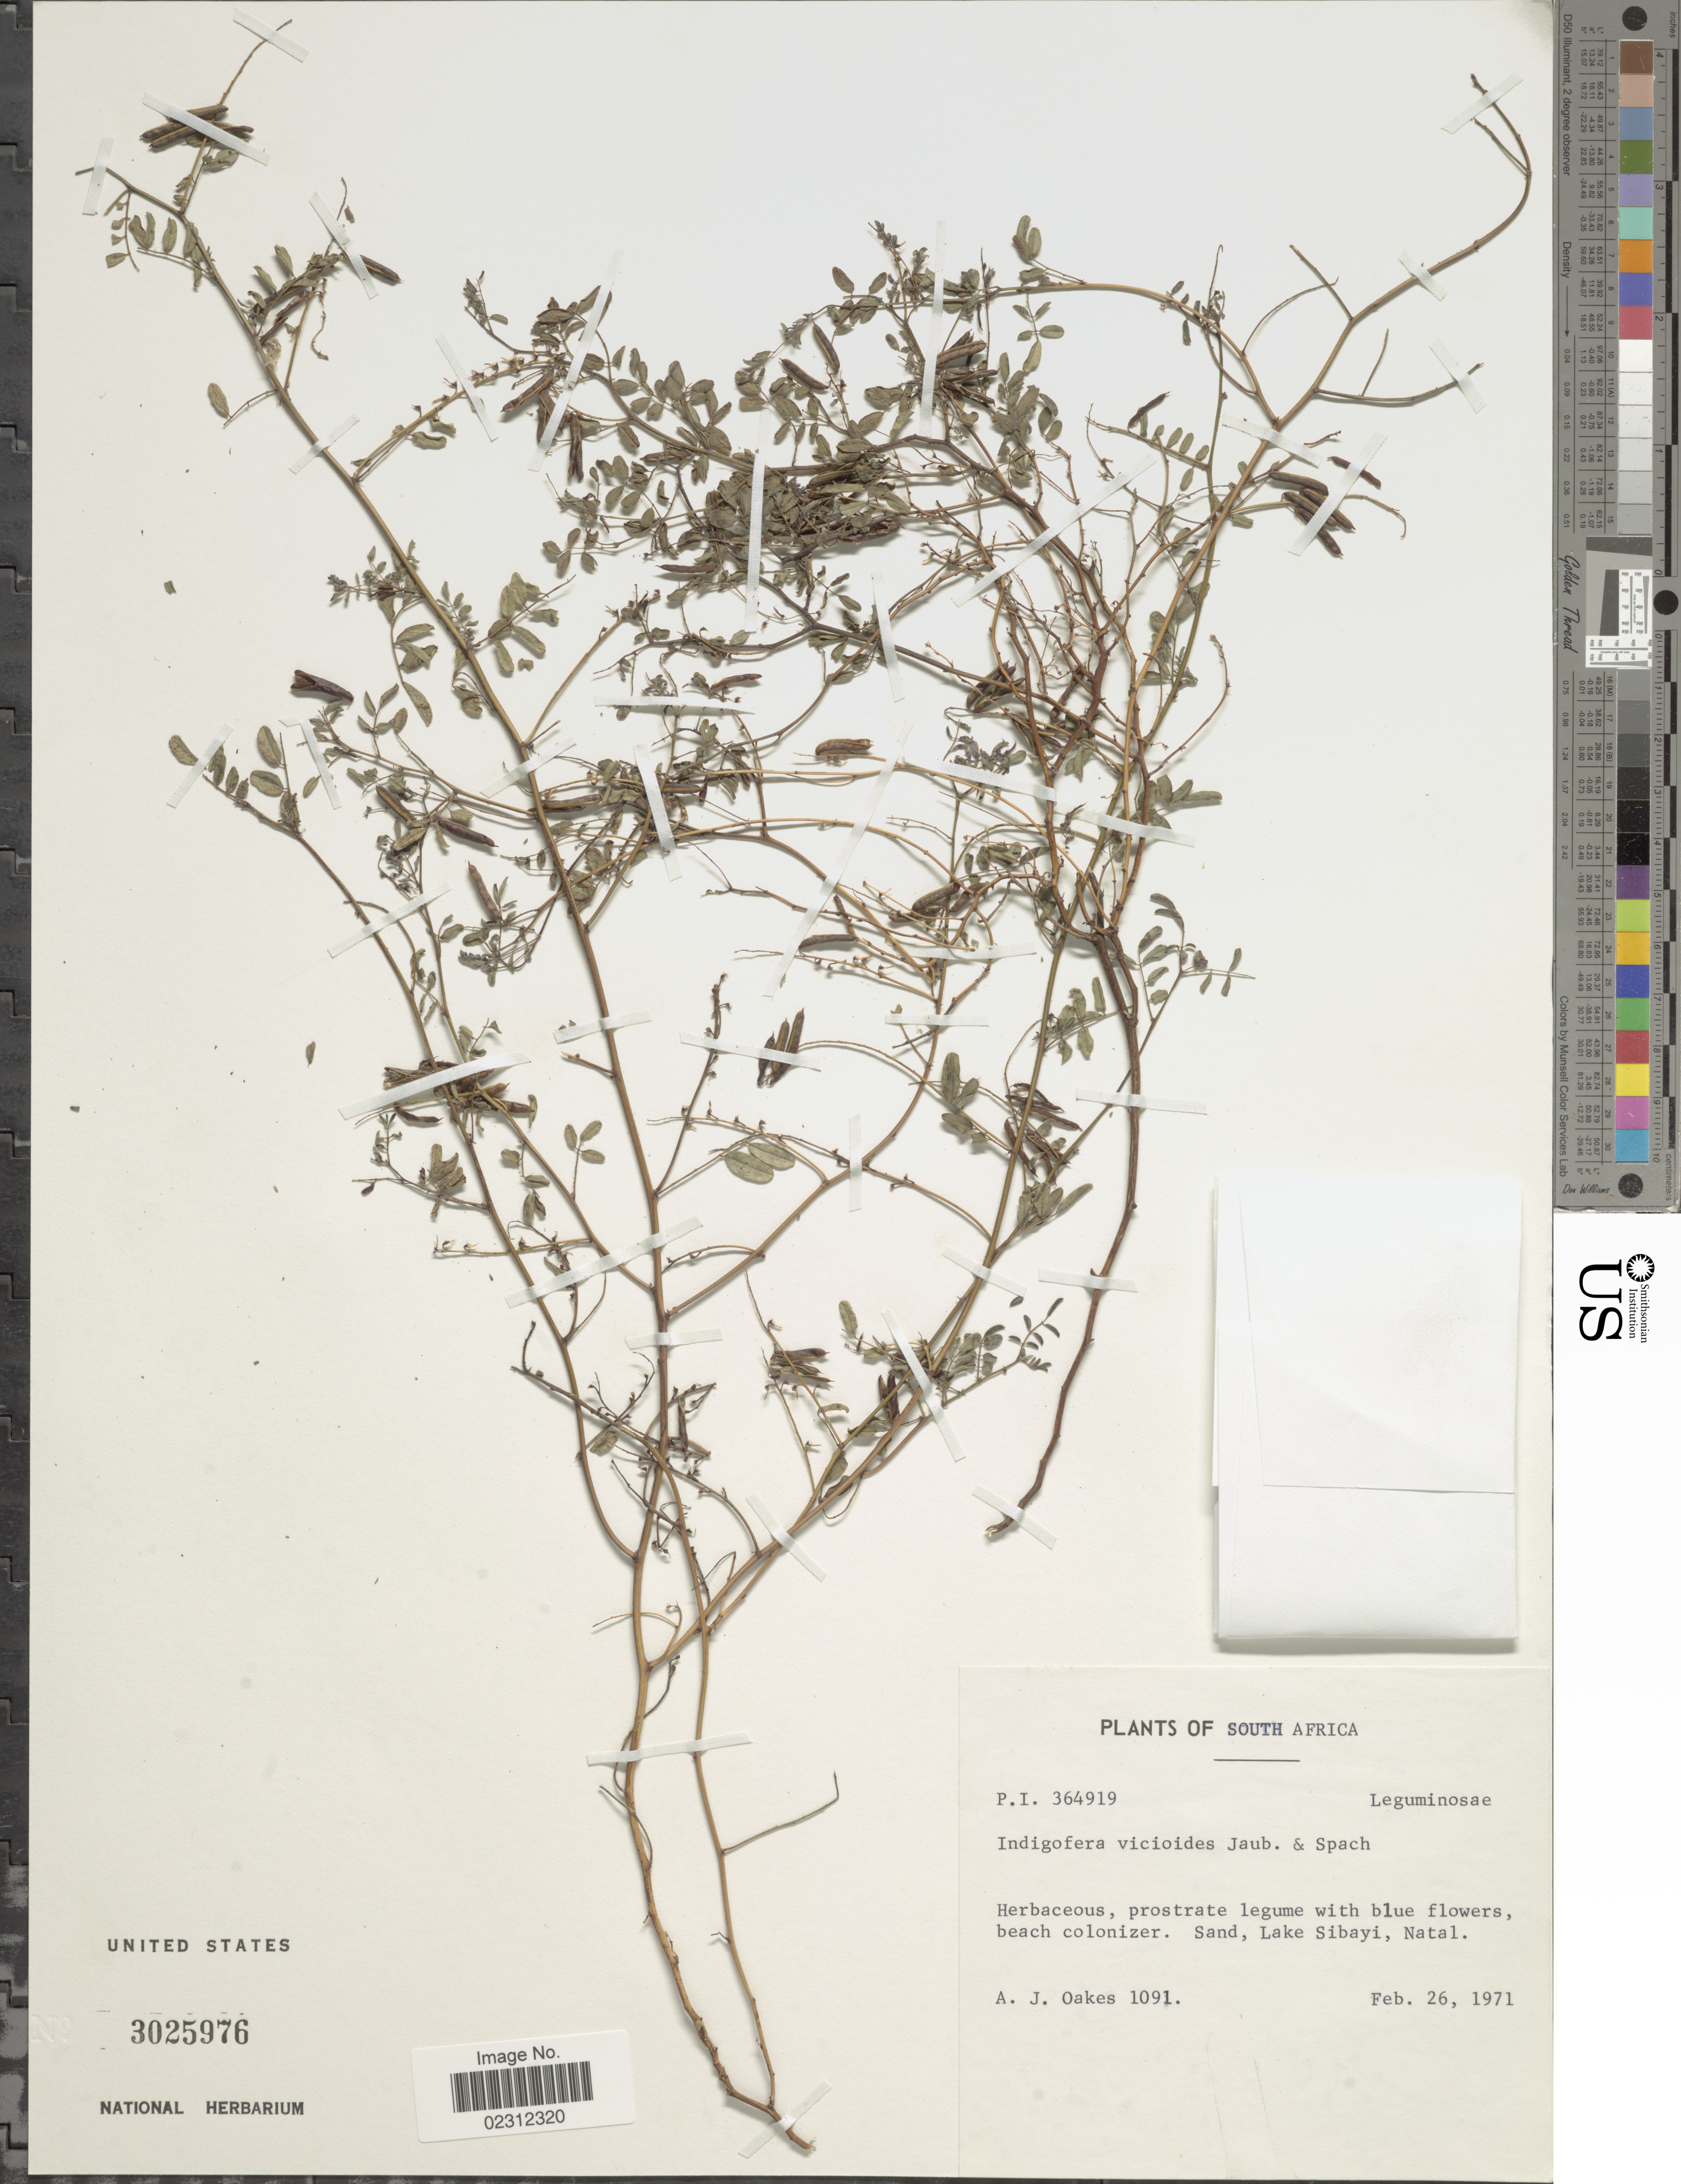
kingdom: Plantae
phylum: Tracheophyta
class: Magnoliopsida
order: Fabales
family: Fabaceae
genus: Indigofera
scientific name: Indigofera vicioides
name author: Jaub. & Spach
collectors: A. Oakes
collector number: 1091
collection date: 1971-02-26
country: South Africa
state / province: KwaZulu-Natal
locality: Lake Sibayi, Natal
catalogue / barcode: US 3025976